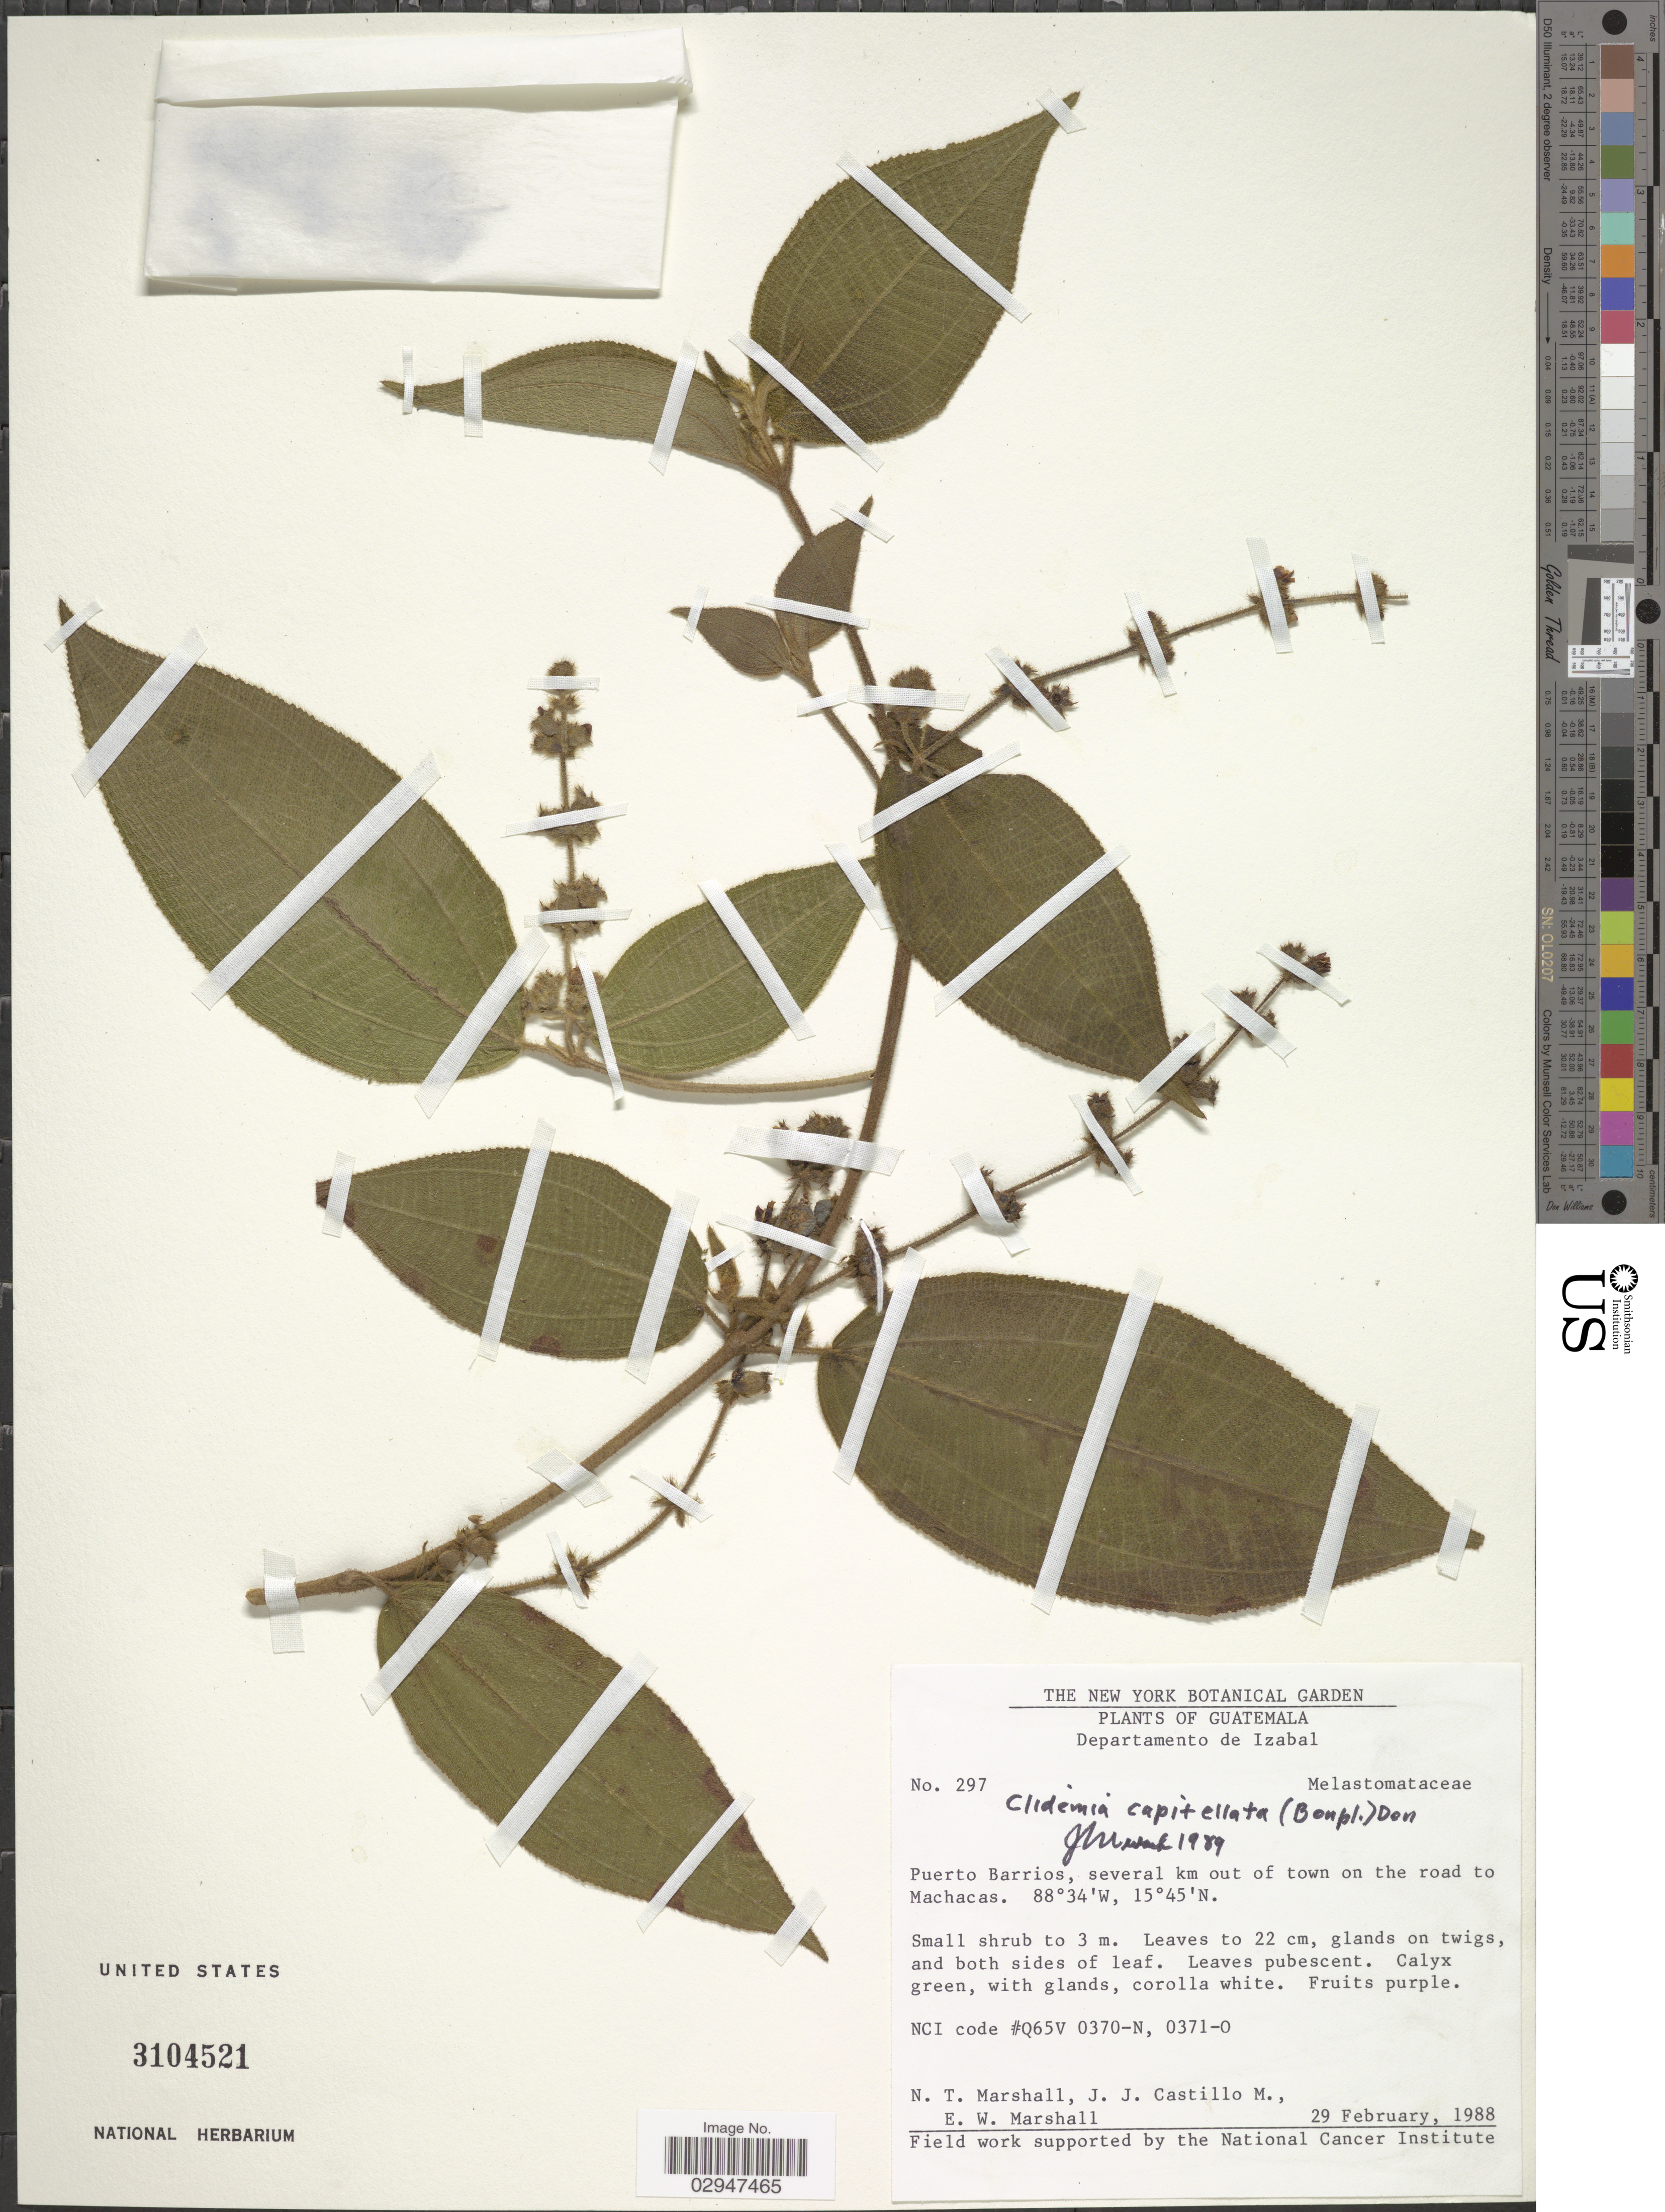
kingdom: Plantae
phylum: Tracheophyta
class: Magnoliopsida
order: Myrtales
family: Melastomataceae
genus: Clidemia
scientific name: Clidemia capitellata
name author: (Bonpl.) D. Don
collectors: N. T. Marshall, J. Castillo & E. W. Marshall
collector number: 297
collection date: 1988-02-29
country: Guatemala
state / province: Izabal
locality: Departamento de Izabal. Puerto Barrios, several km out of town on the road to Machacas.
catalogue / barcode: US 3104521